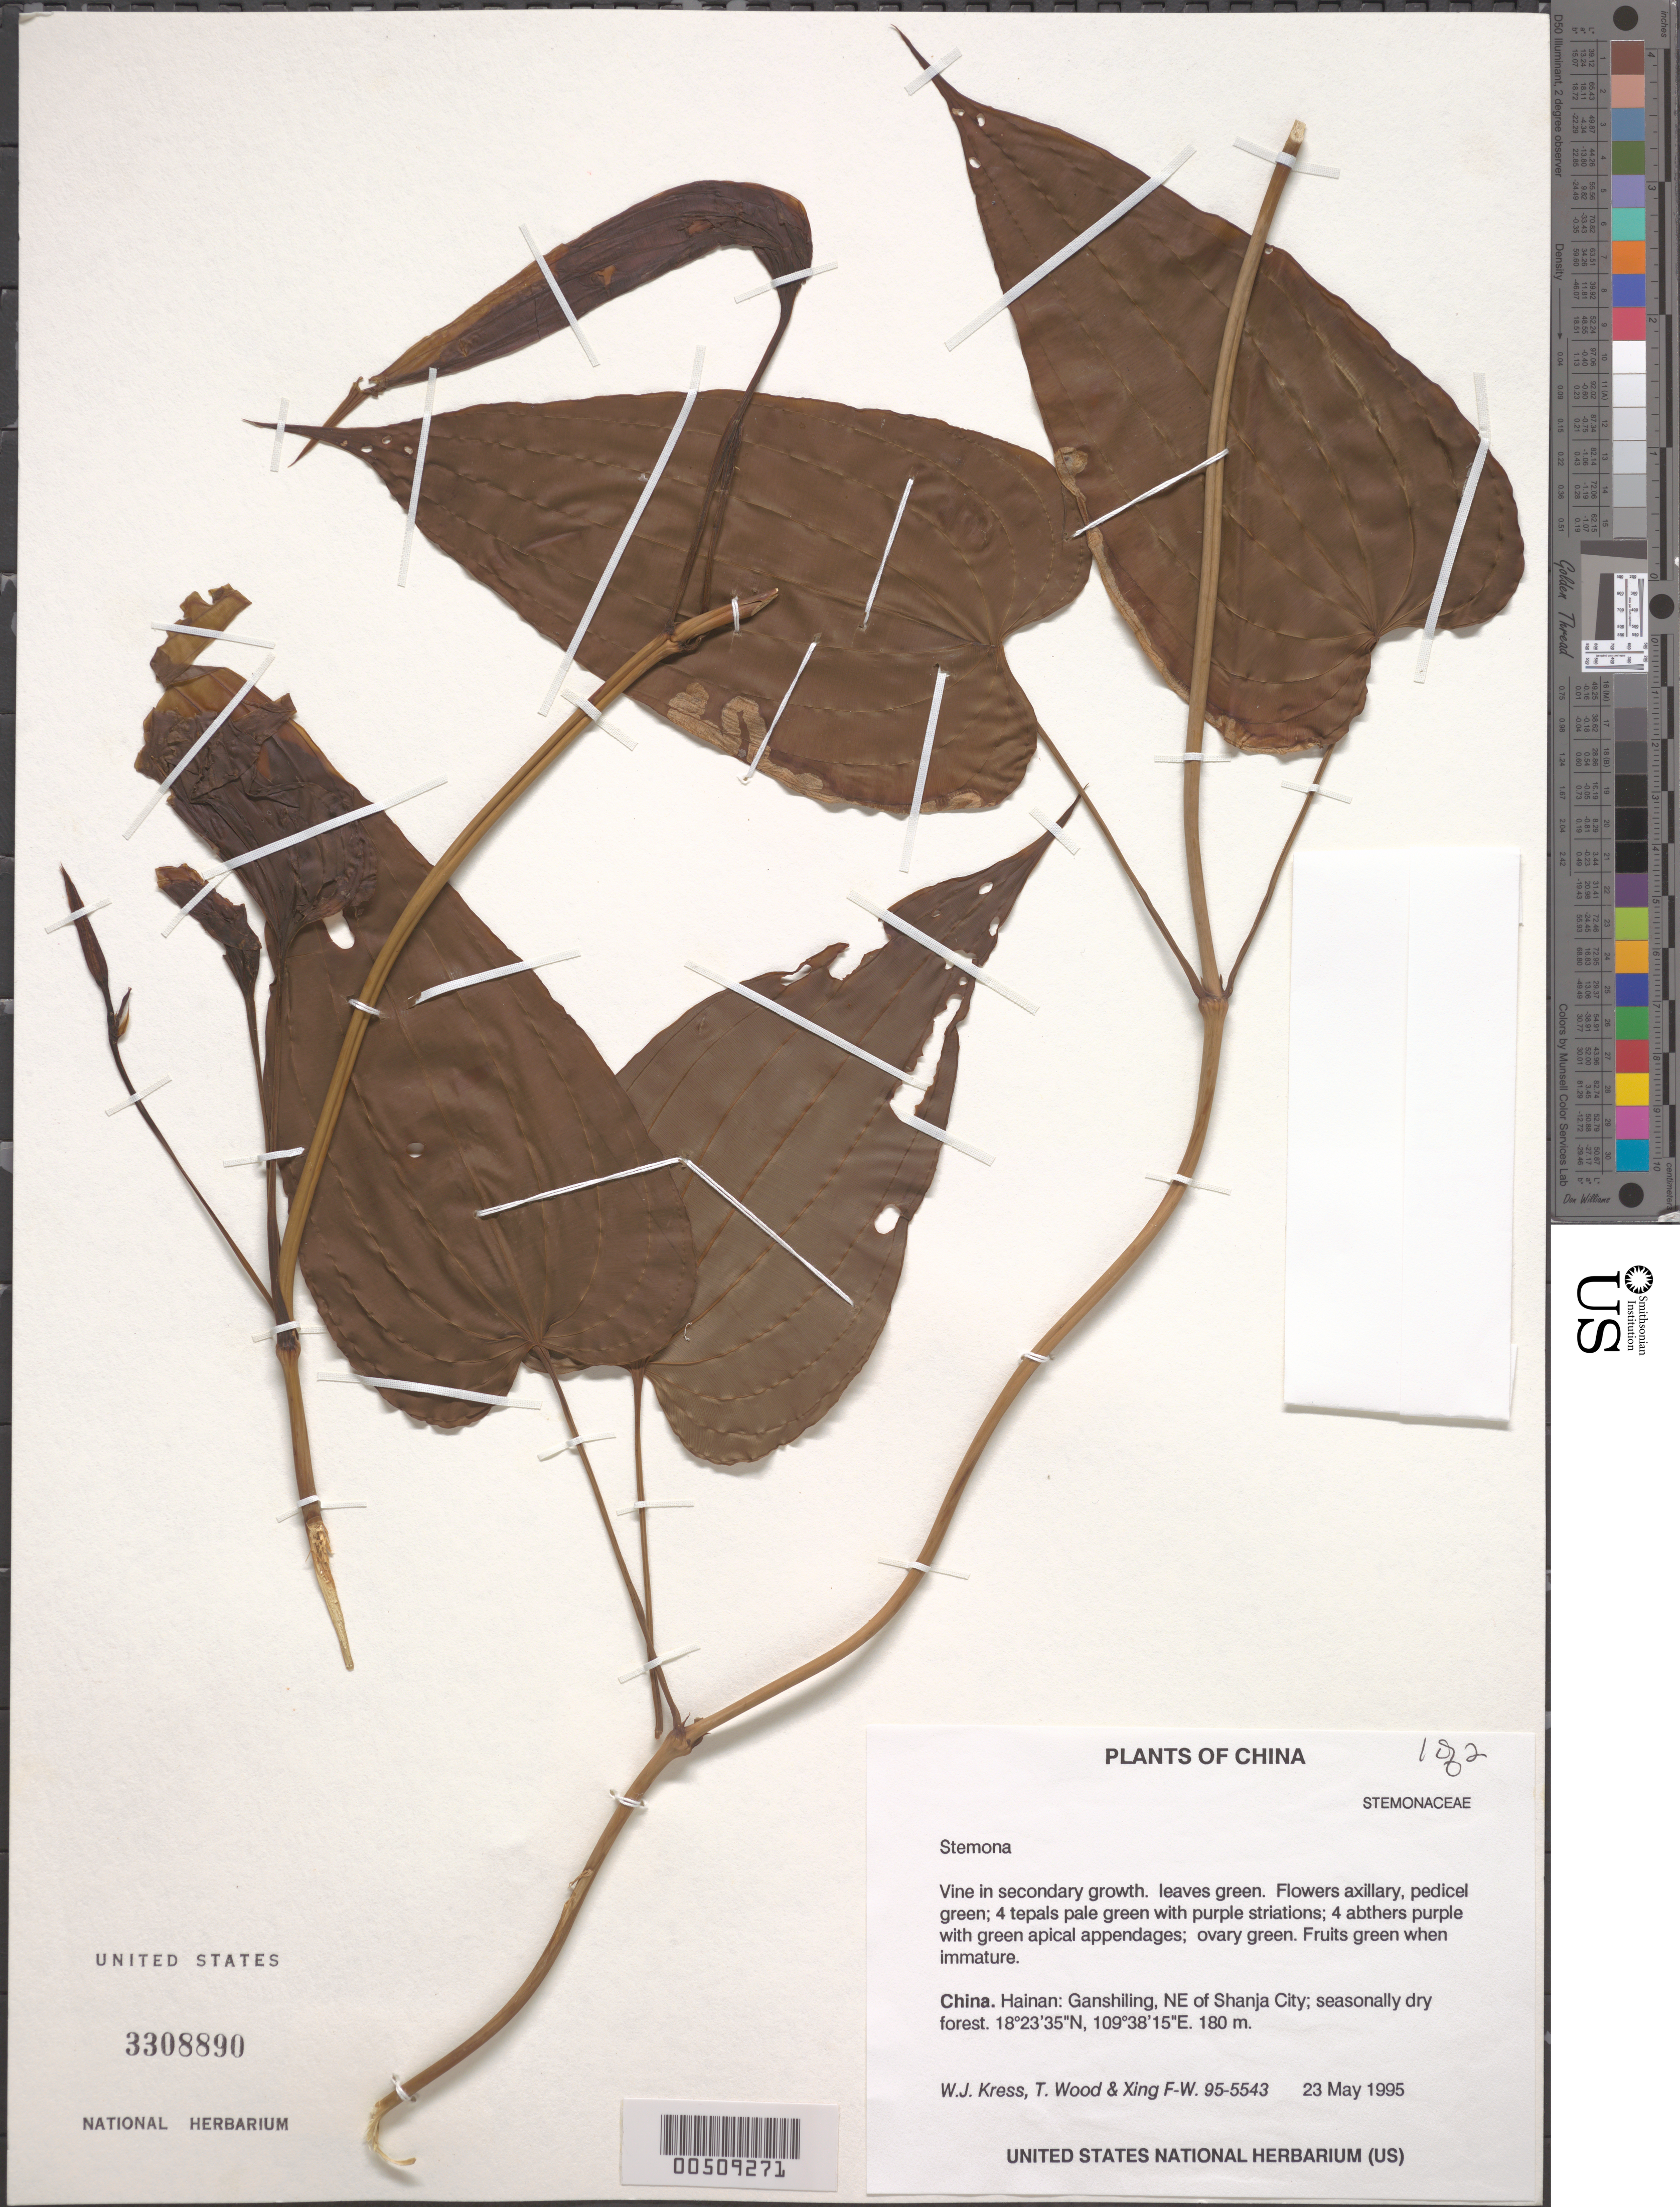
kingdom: Plantae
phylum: Tracheophyta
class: Liliopsida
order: Pandanales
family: Stemonaceae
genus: Stemona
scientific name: Stemona sp.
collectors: W. J. Kress, T. Wood & F. Xing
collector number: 95-5543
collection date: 1995-05-23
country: China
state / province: Hainan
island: Hainan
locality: Ganshiling, NE of Shanja City; seasonally dry forest.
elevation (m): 180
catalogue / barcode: US 3308890